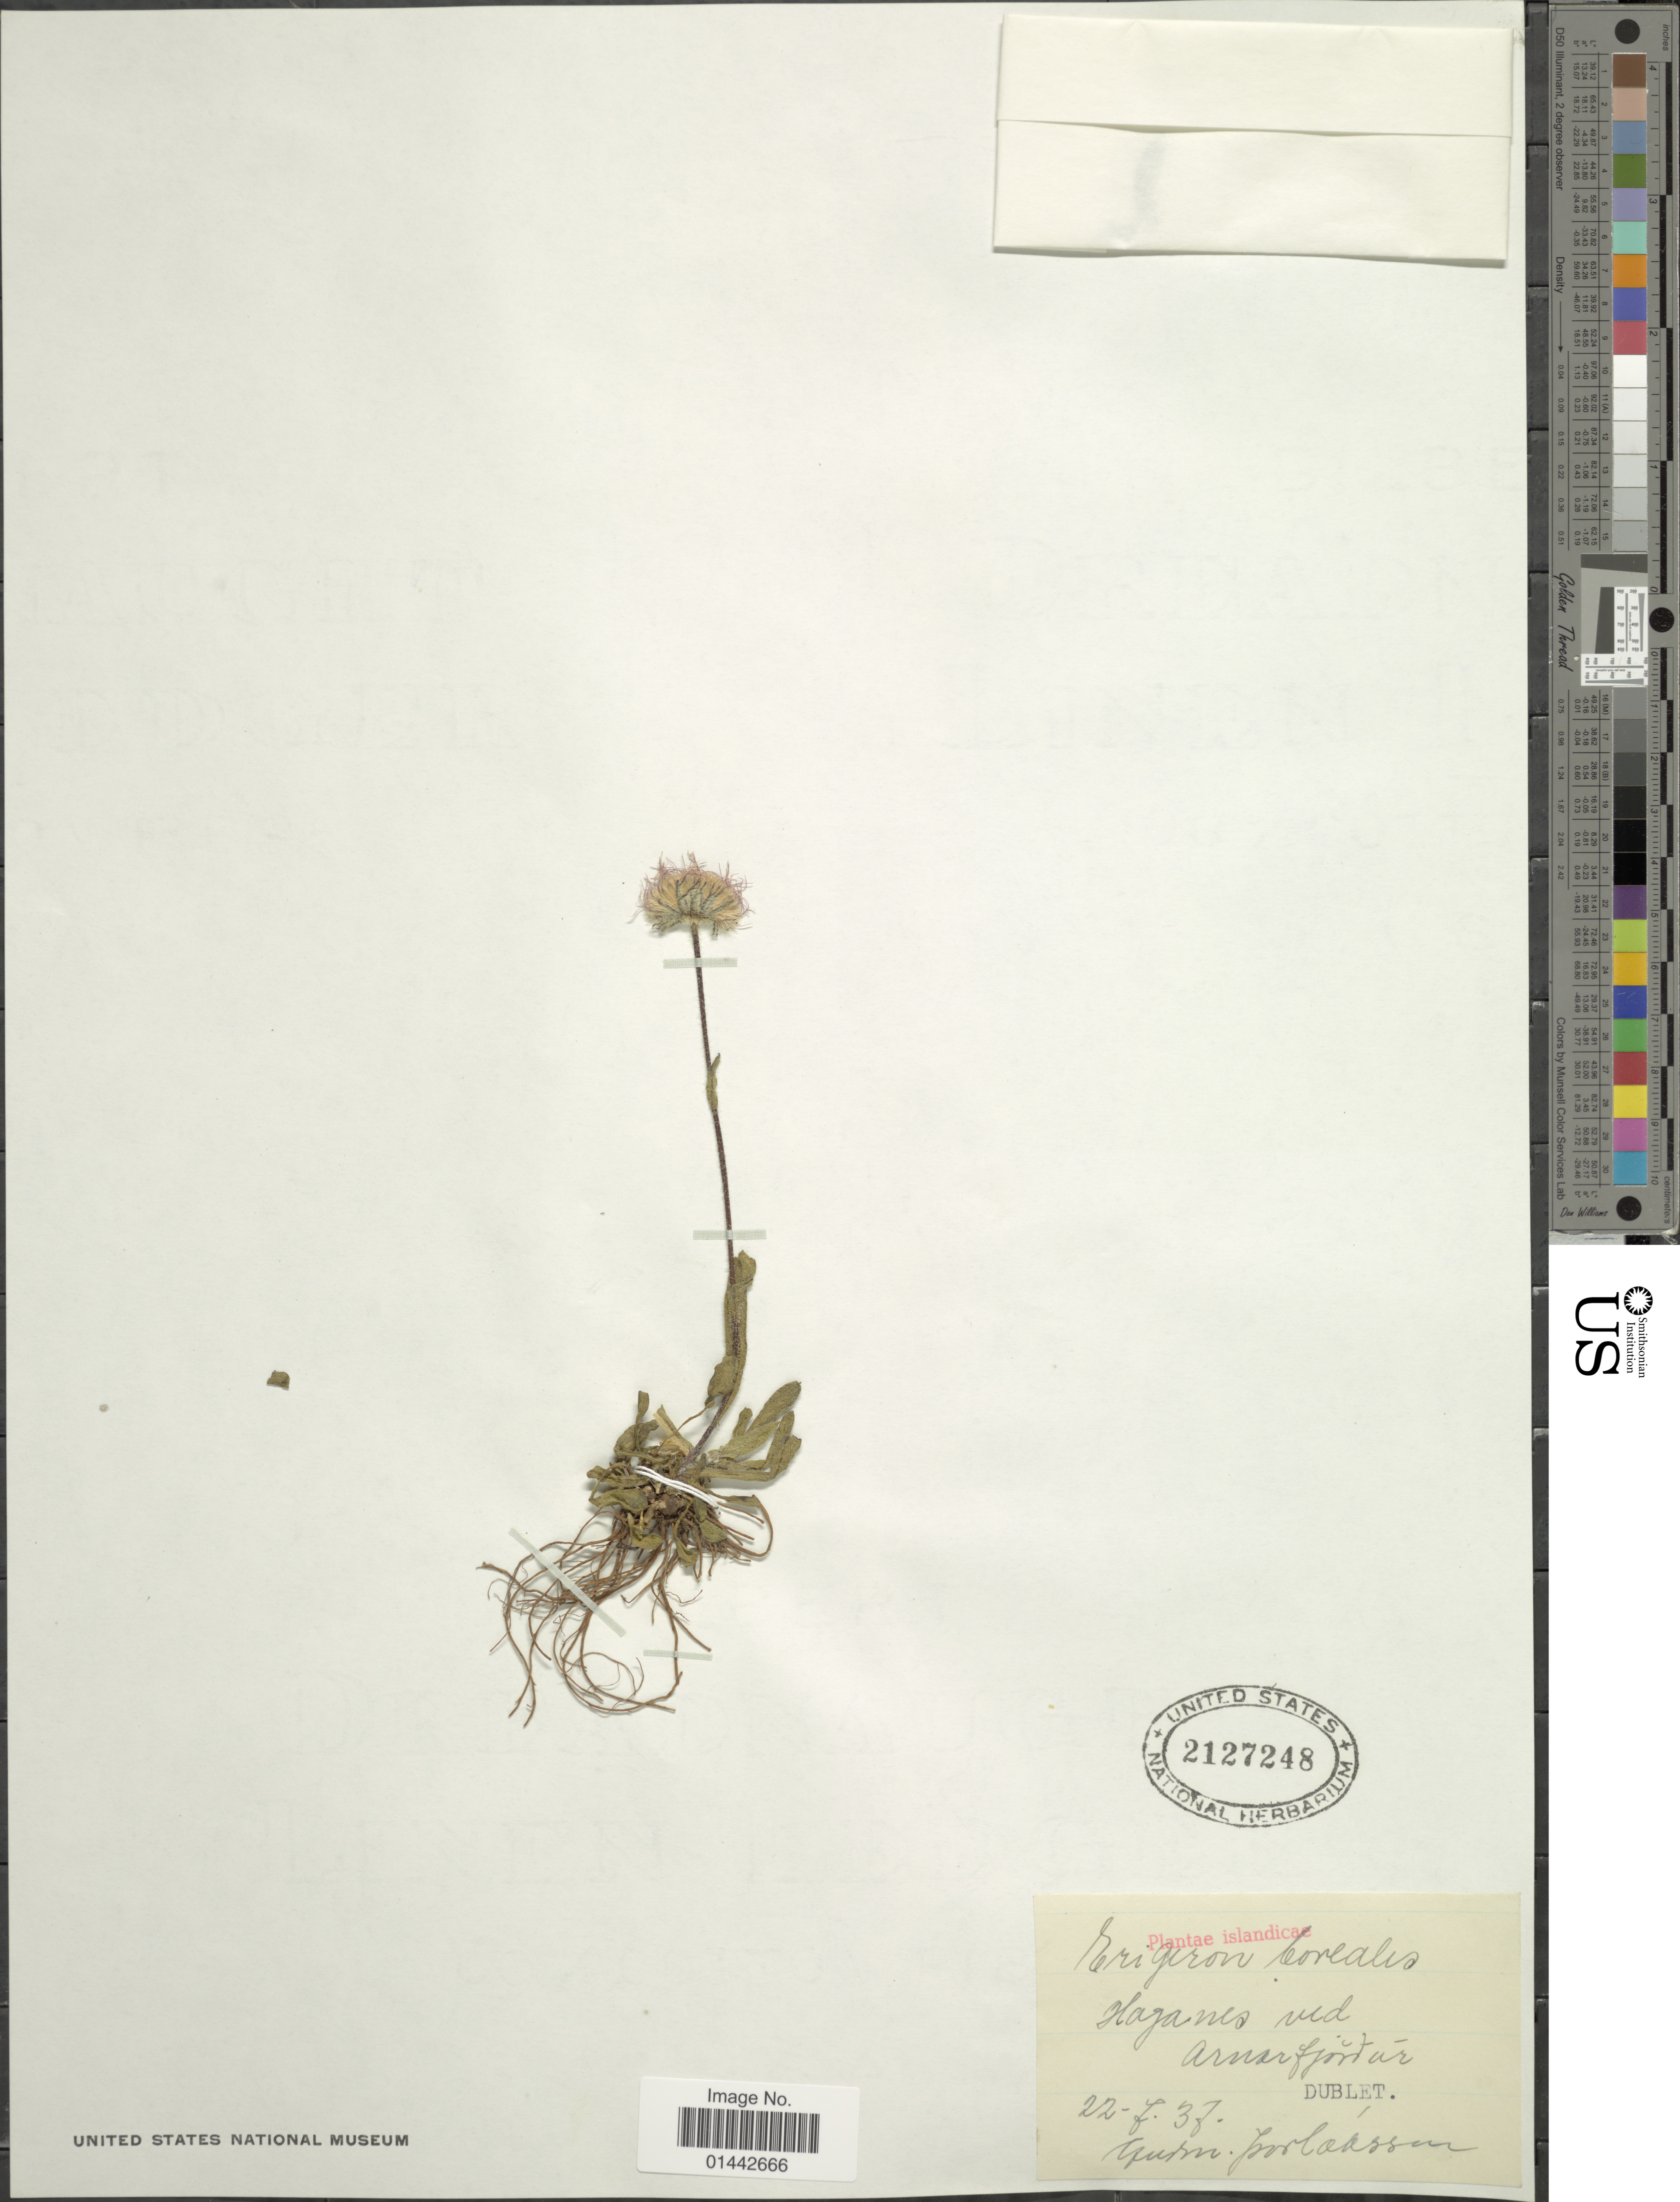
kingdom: Plantae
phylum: Tracheophyta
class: Magnoliopsida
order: Asterales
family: Asteraceae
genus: Erigeron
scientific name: Erigeron borealis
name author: (Vierh.) Simmons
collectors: G. Porlaksson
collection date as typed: Transcribed d/m/y: 22/7/37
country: Iceland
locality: Haganes ved Arnarfjörður.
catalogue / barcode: US 2127248